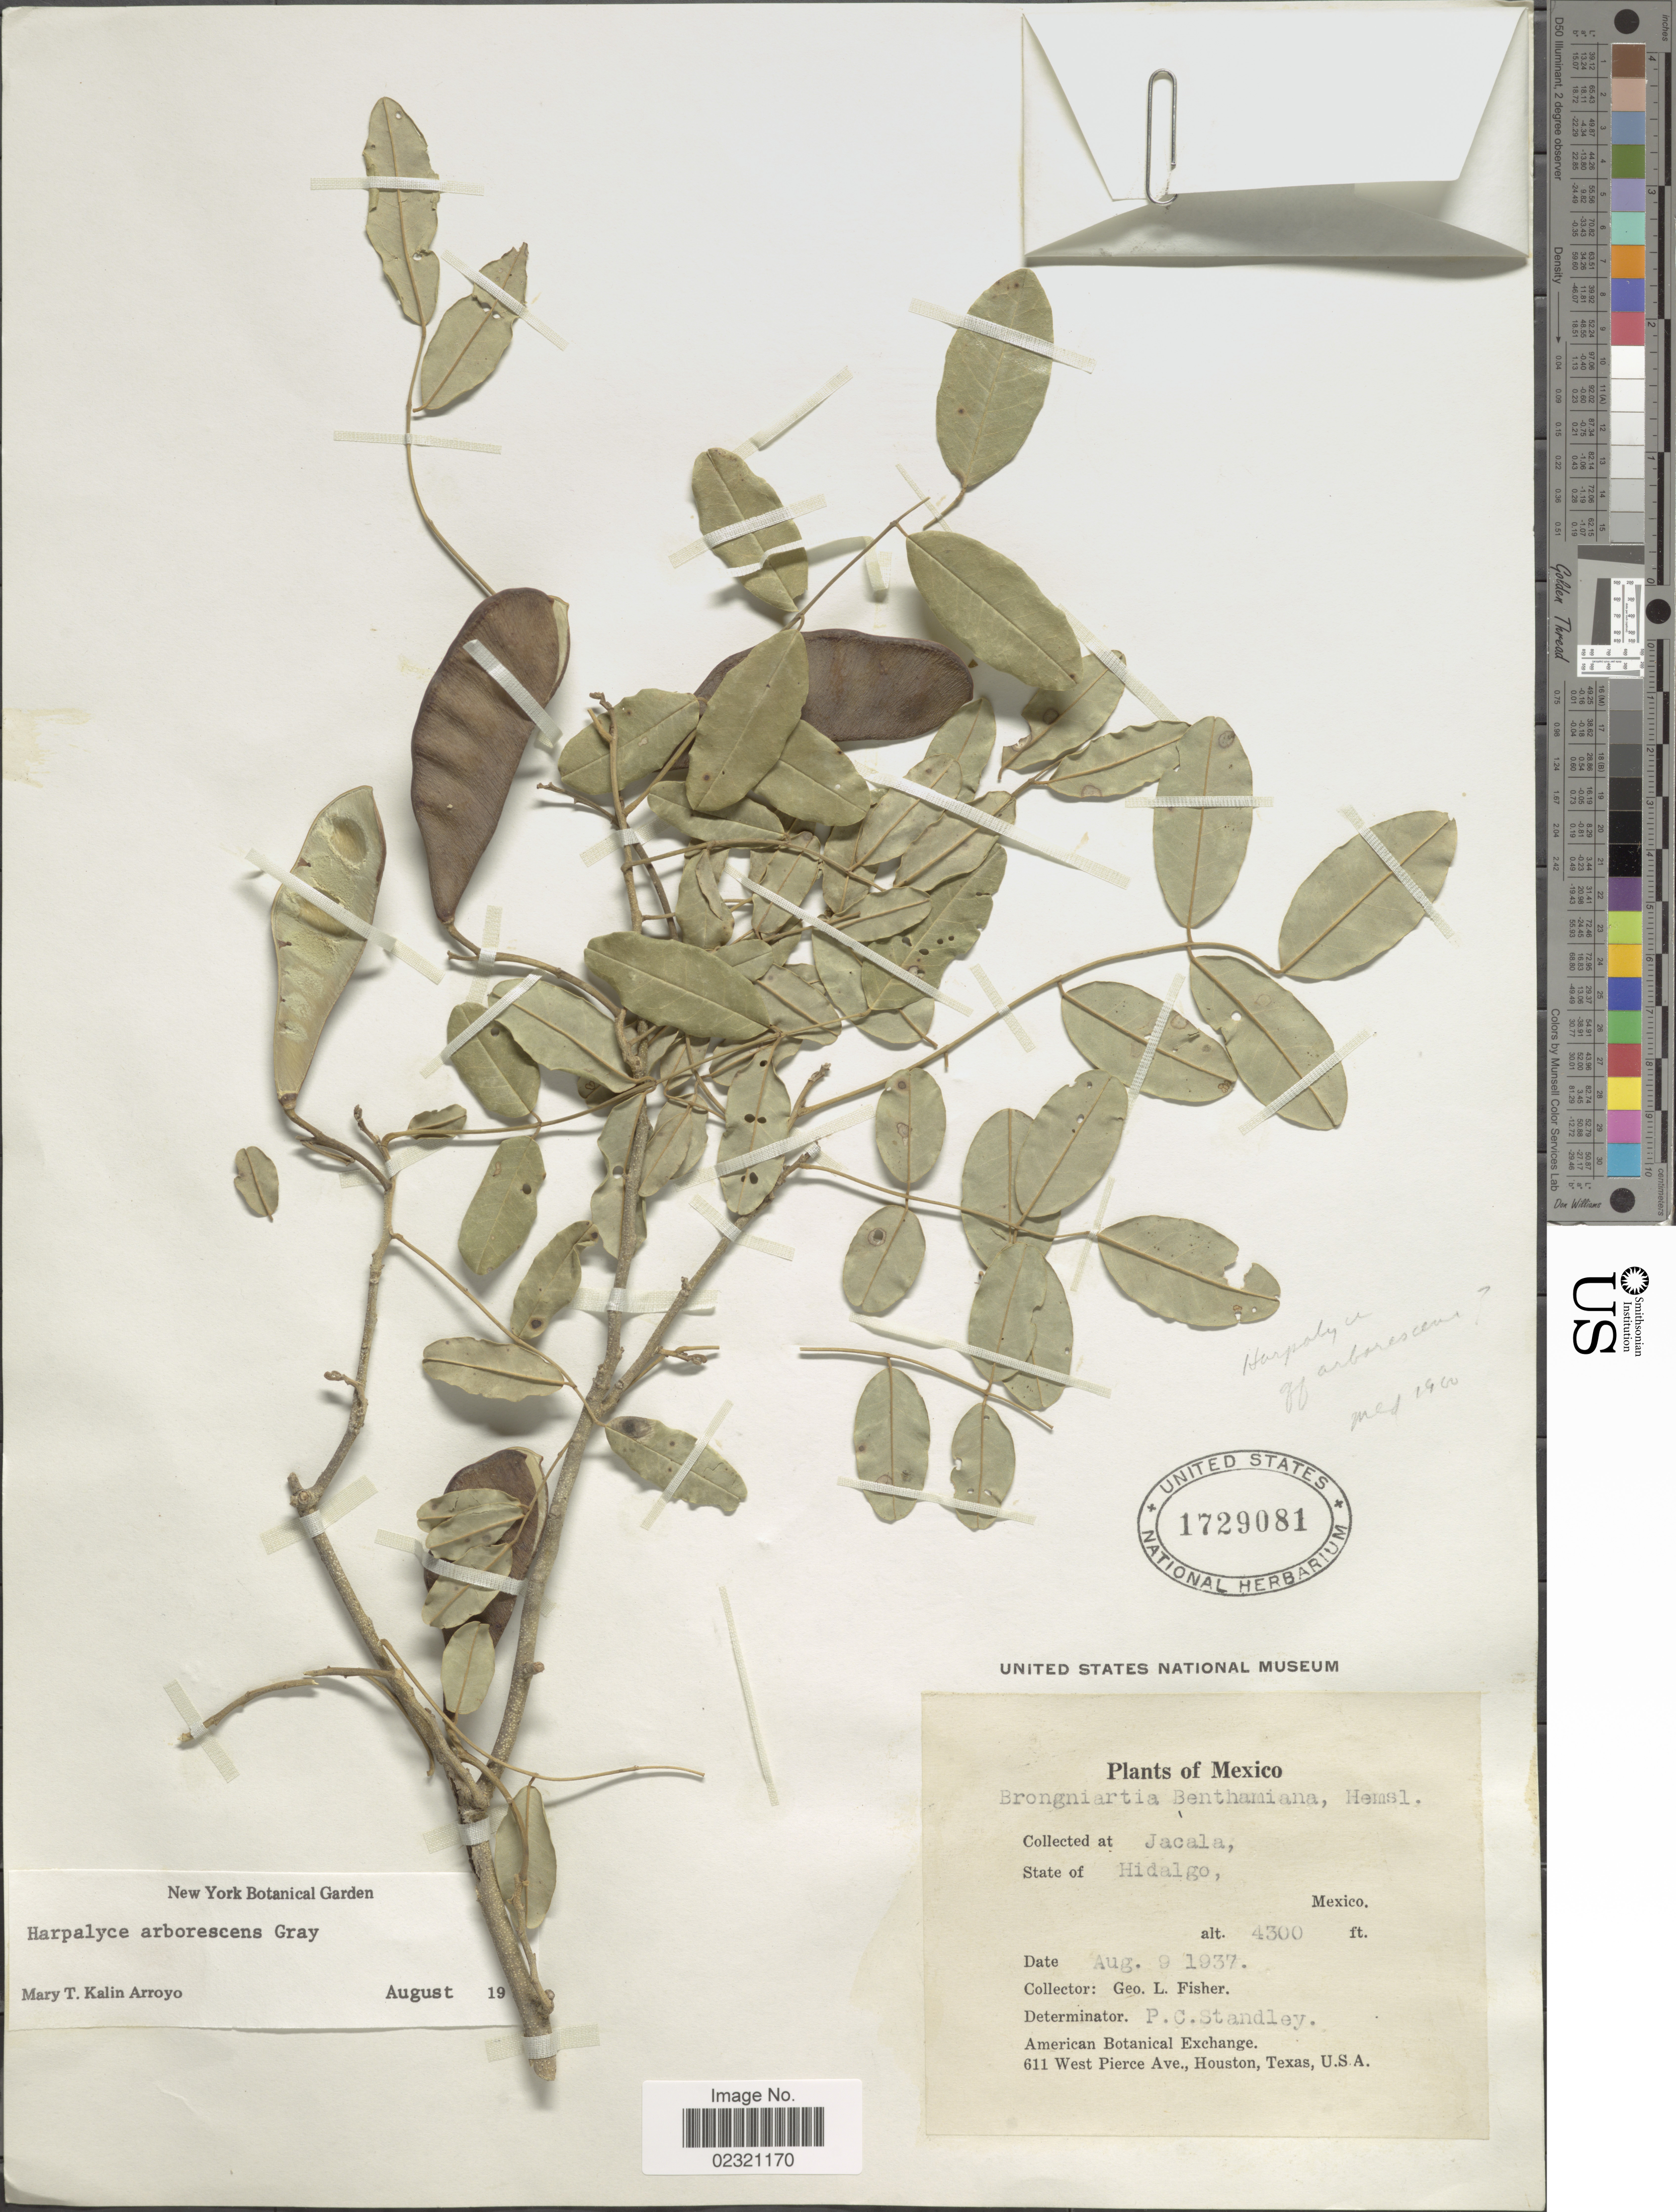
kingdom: Plantae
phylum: Tracheophyta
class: Magnoliopsida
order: Fabales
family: Fabaceae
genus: Psorothamnus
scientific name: Psorothamnus arborescens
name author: (Torr. ex A. Gray) Barneby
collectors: G. L. Fisher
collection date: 1937-08-09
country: Mexico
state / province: Hidalgo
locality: Jacala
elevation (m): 1311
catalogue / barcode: US 1729081